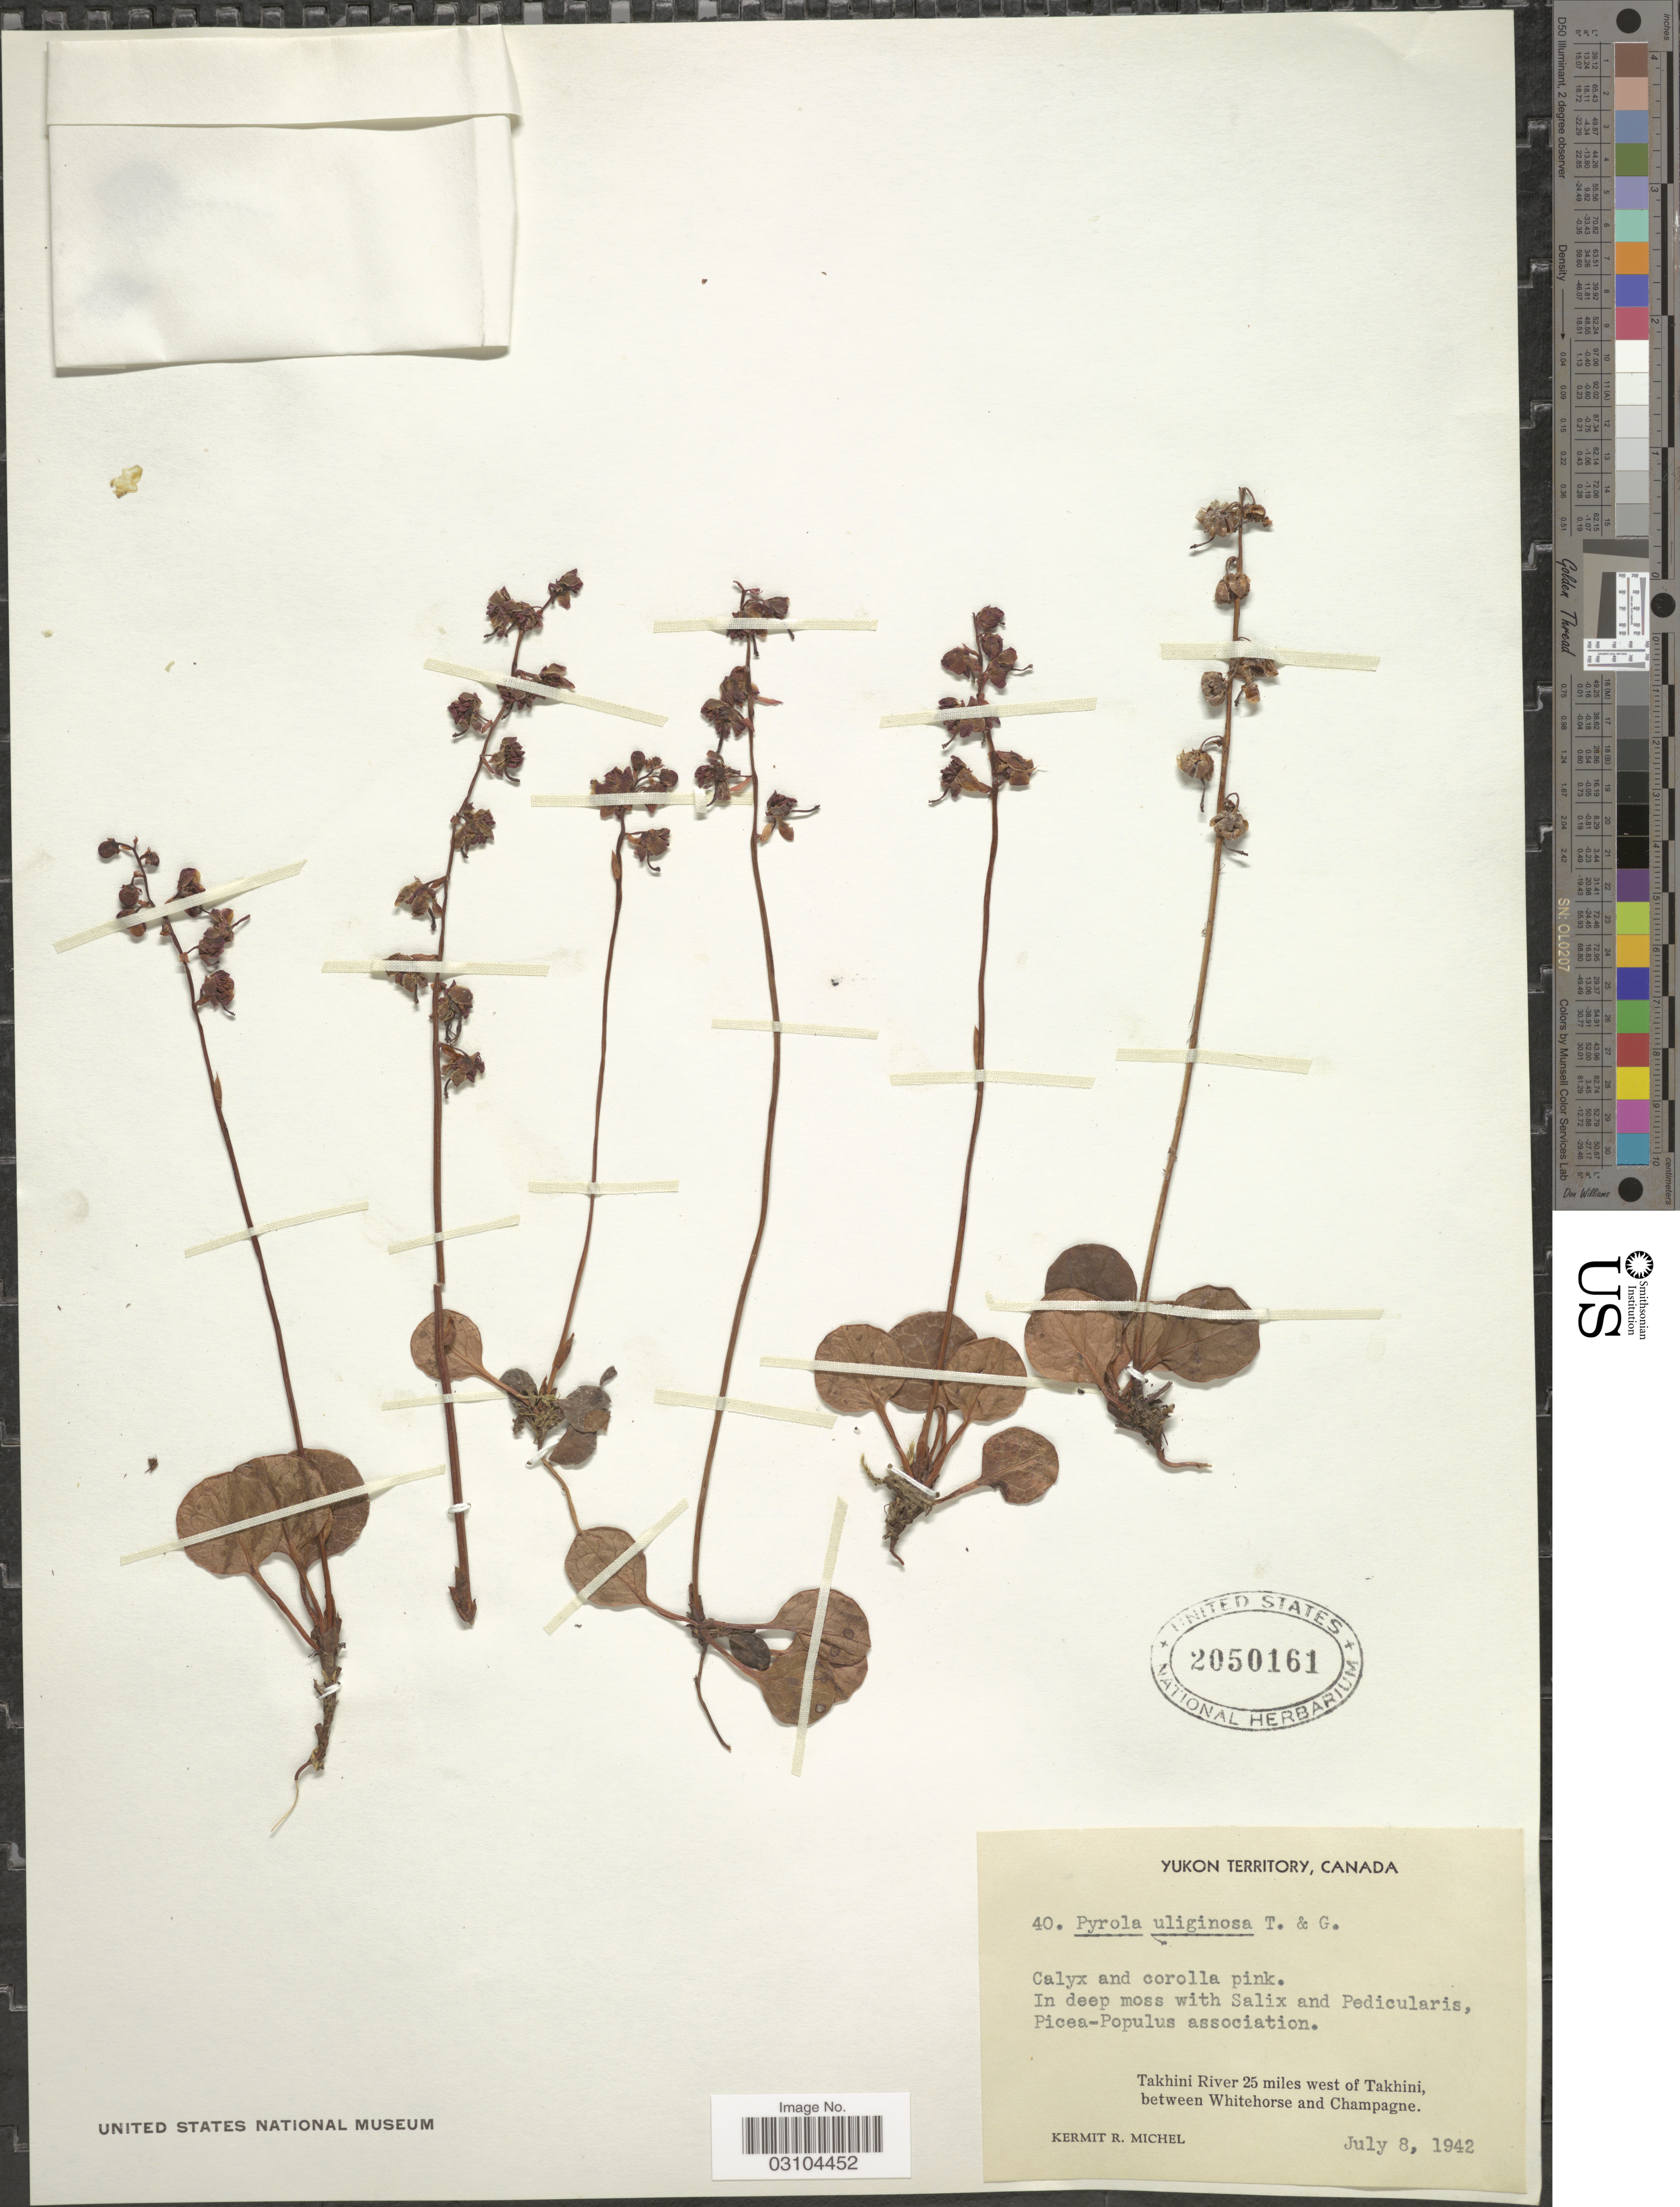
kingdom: Plantae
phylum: Tracheophyta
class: Magnoliopsida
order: Ericales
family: Ericaceae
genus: Pyrola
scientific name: Pyrola uliginosa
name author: Torr. & A. Gray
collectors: K. Michel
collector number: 40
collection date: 1942-07-08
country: Canada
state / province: Yukon Territory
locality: Takhini River 25 miles west of Takhini, between Whitehorse and Champagne.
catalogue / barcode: US 2050161